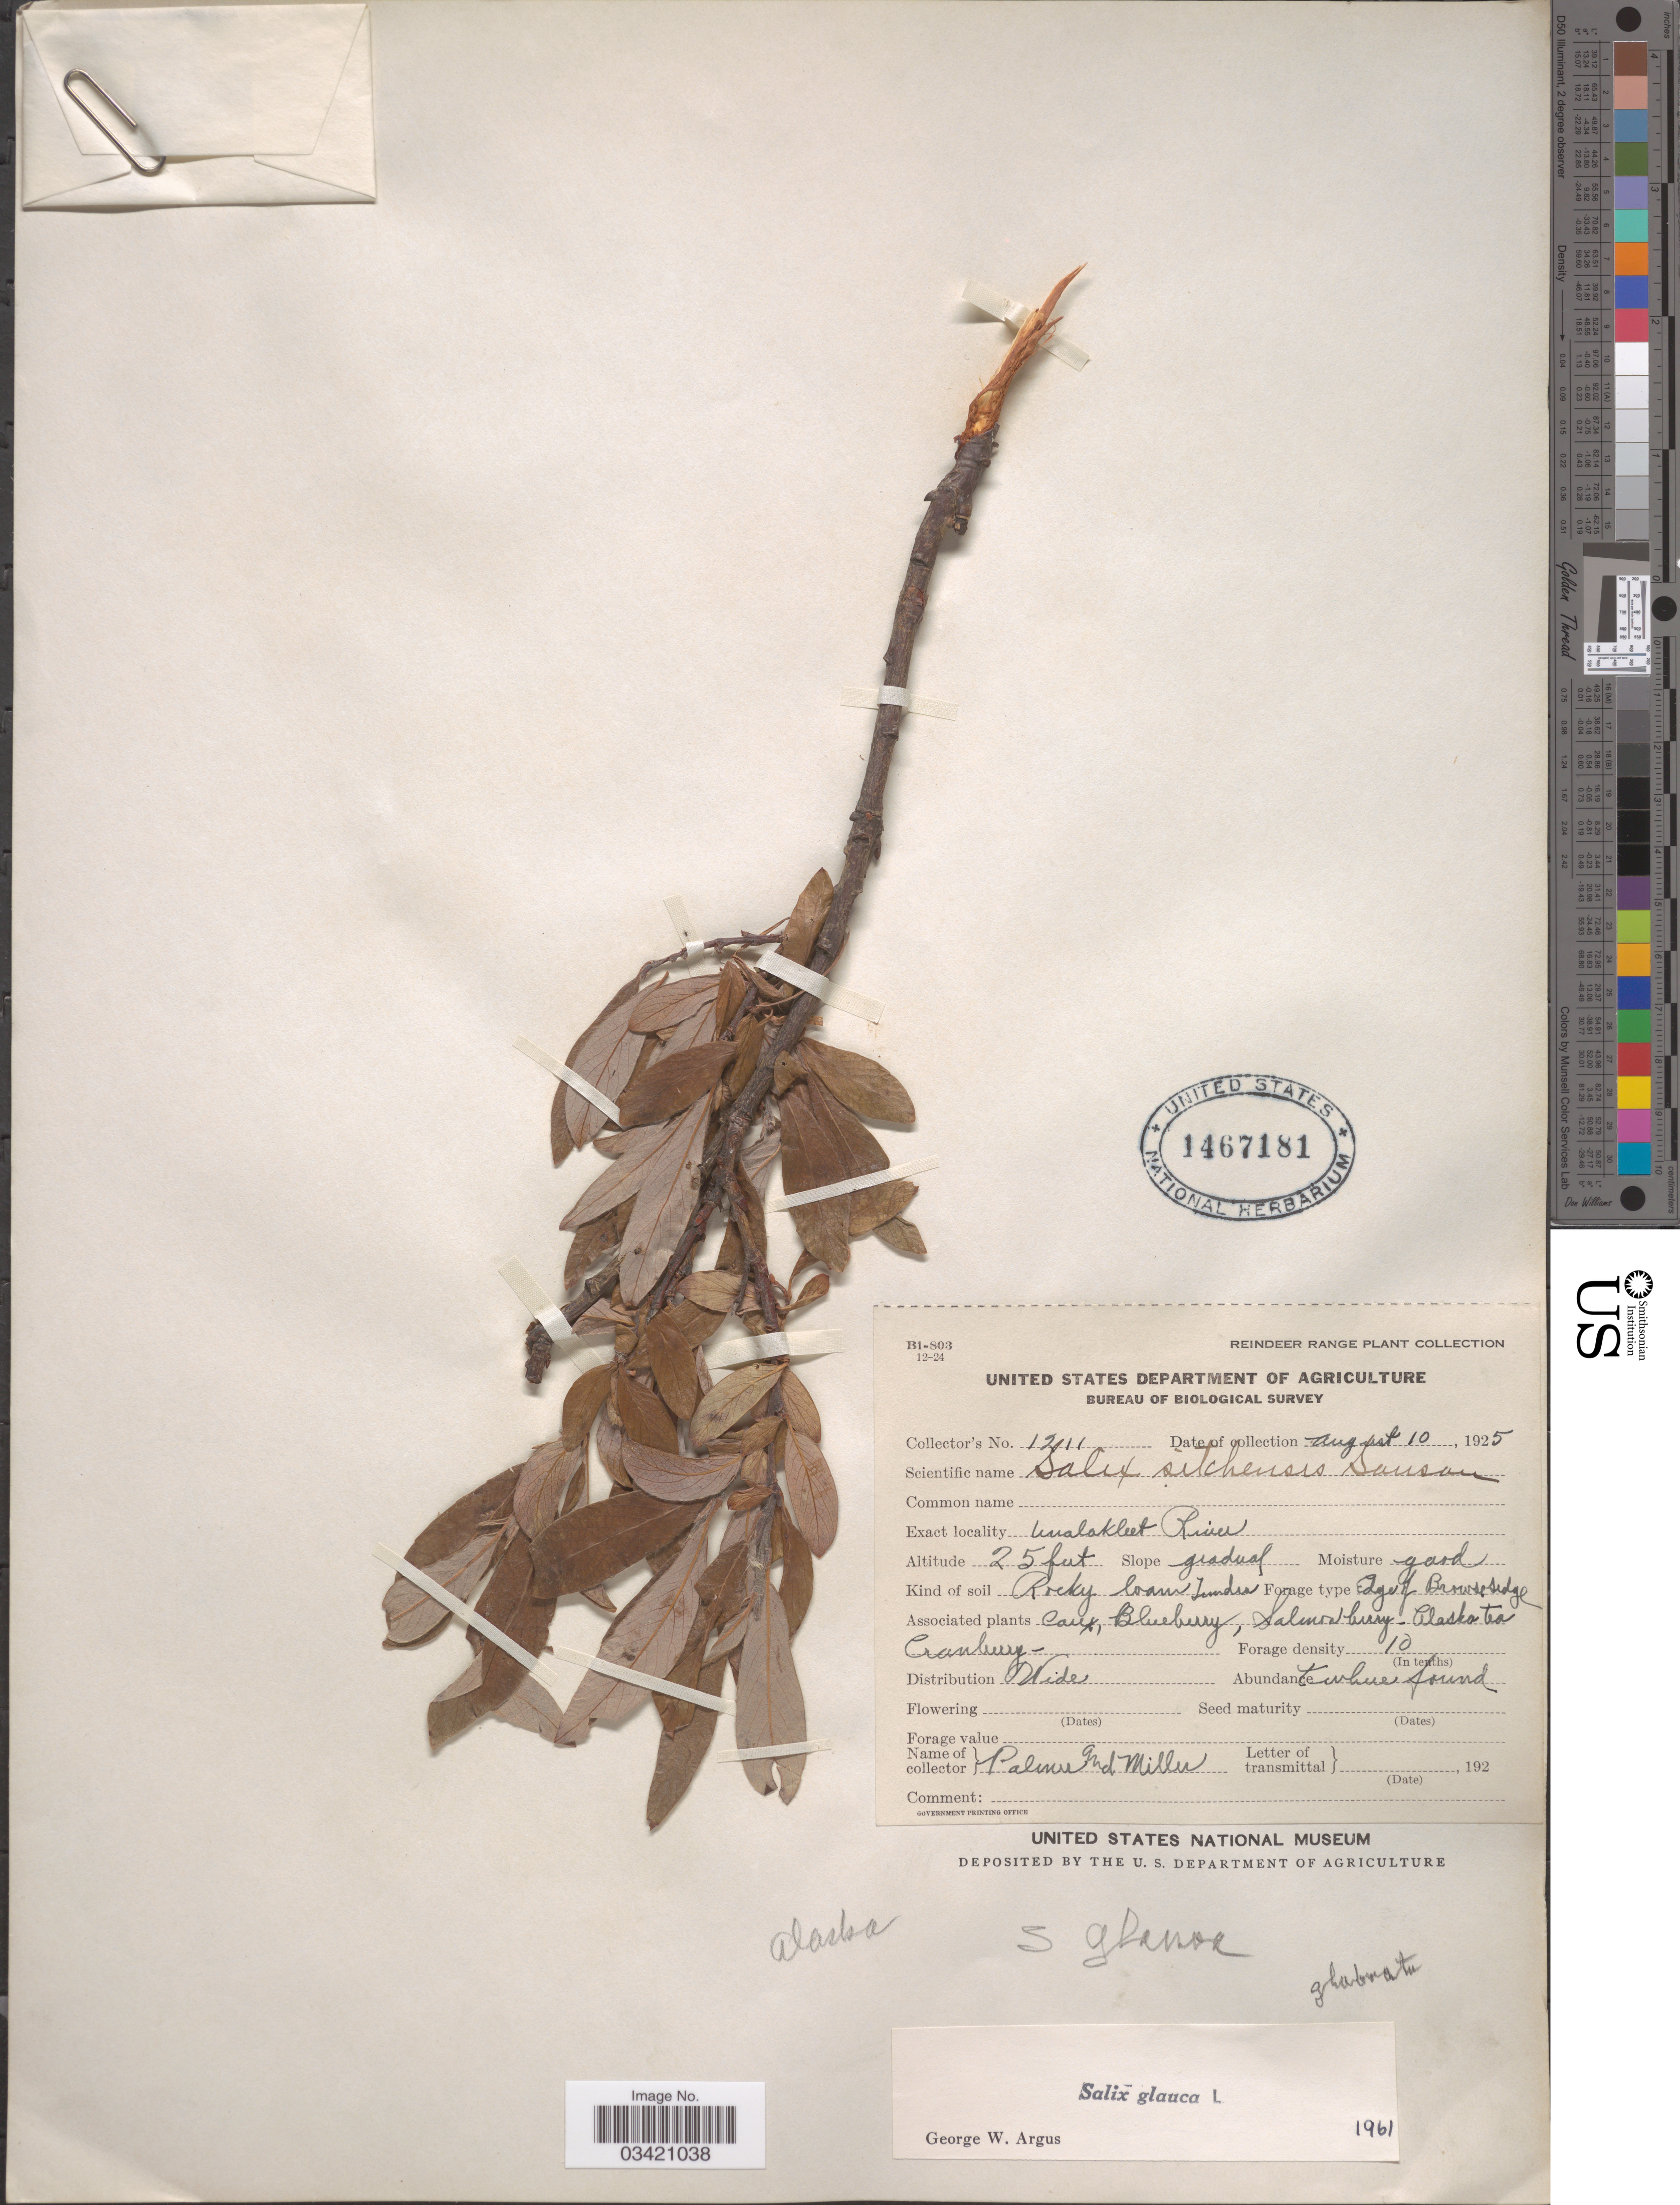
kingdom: Plantae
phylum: Tracheophyta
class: Magnoliopsida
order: Malpighiales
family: Salicaceae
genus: Salix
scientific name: Salix glauca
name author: L.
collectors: Palmer, -- & -- Miller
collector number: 1211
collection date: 1925-08-10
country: United States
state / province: Alaska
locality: Unalakleet River.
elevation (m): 8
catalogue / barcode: US 1467181